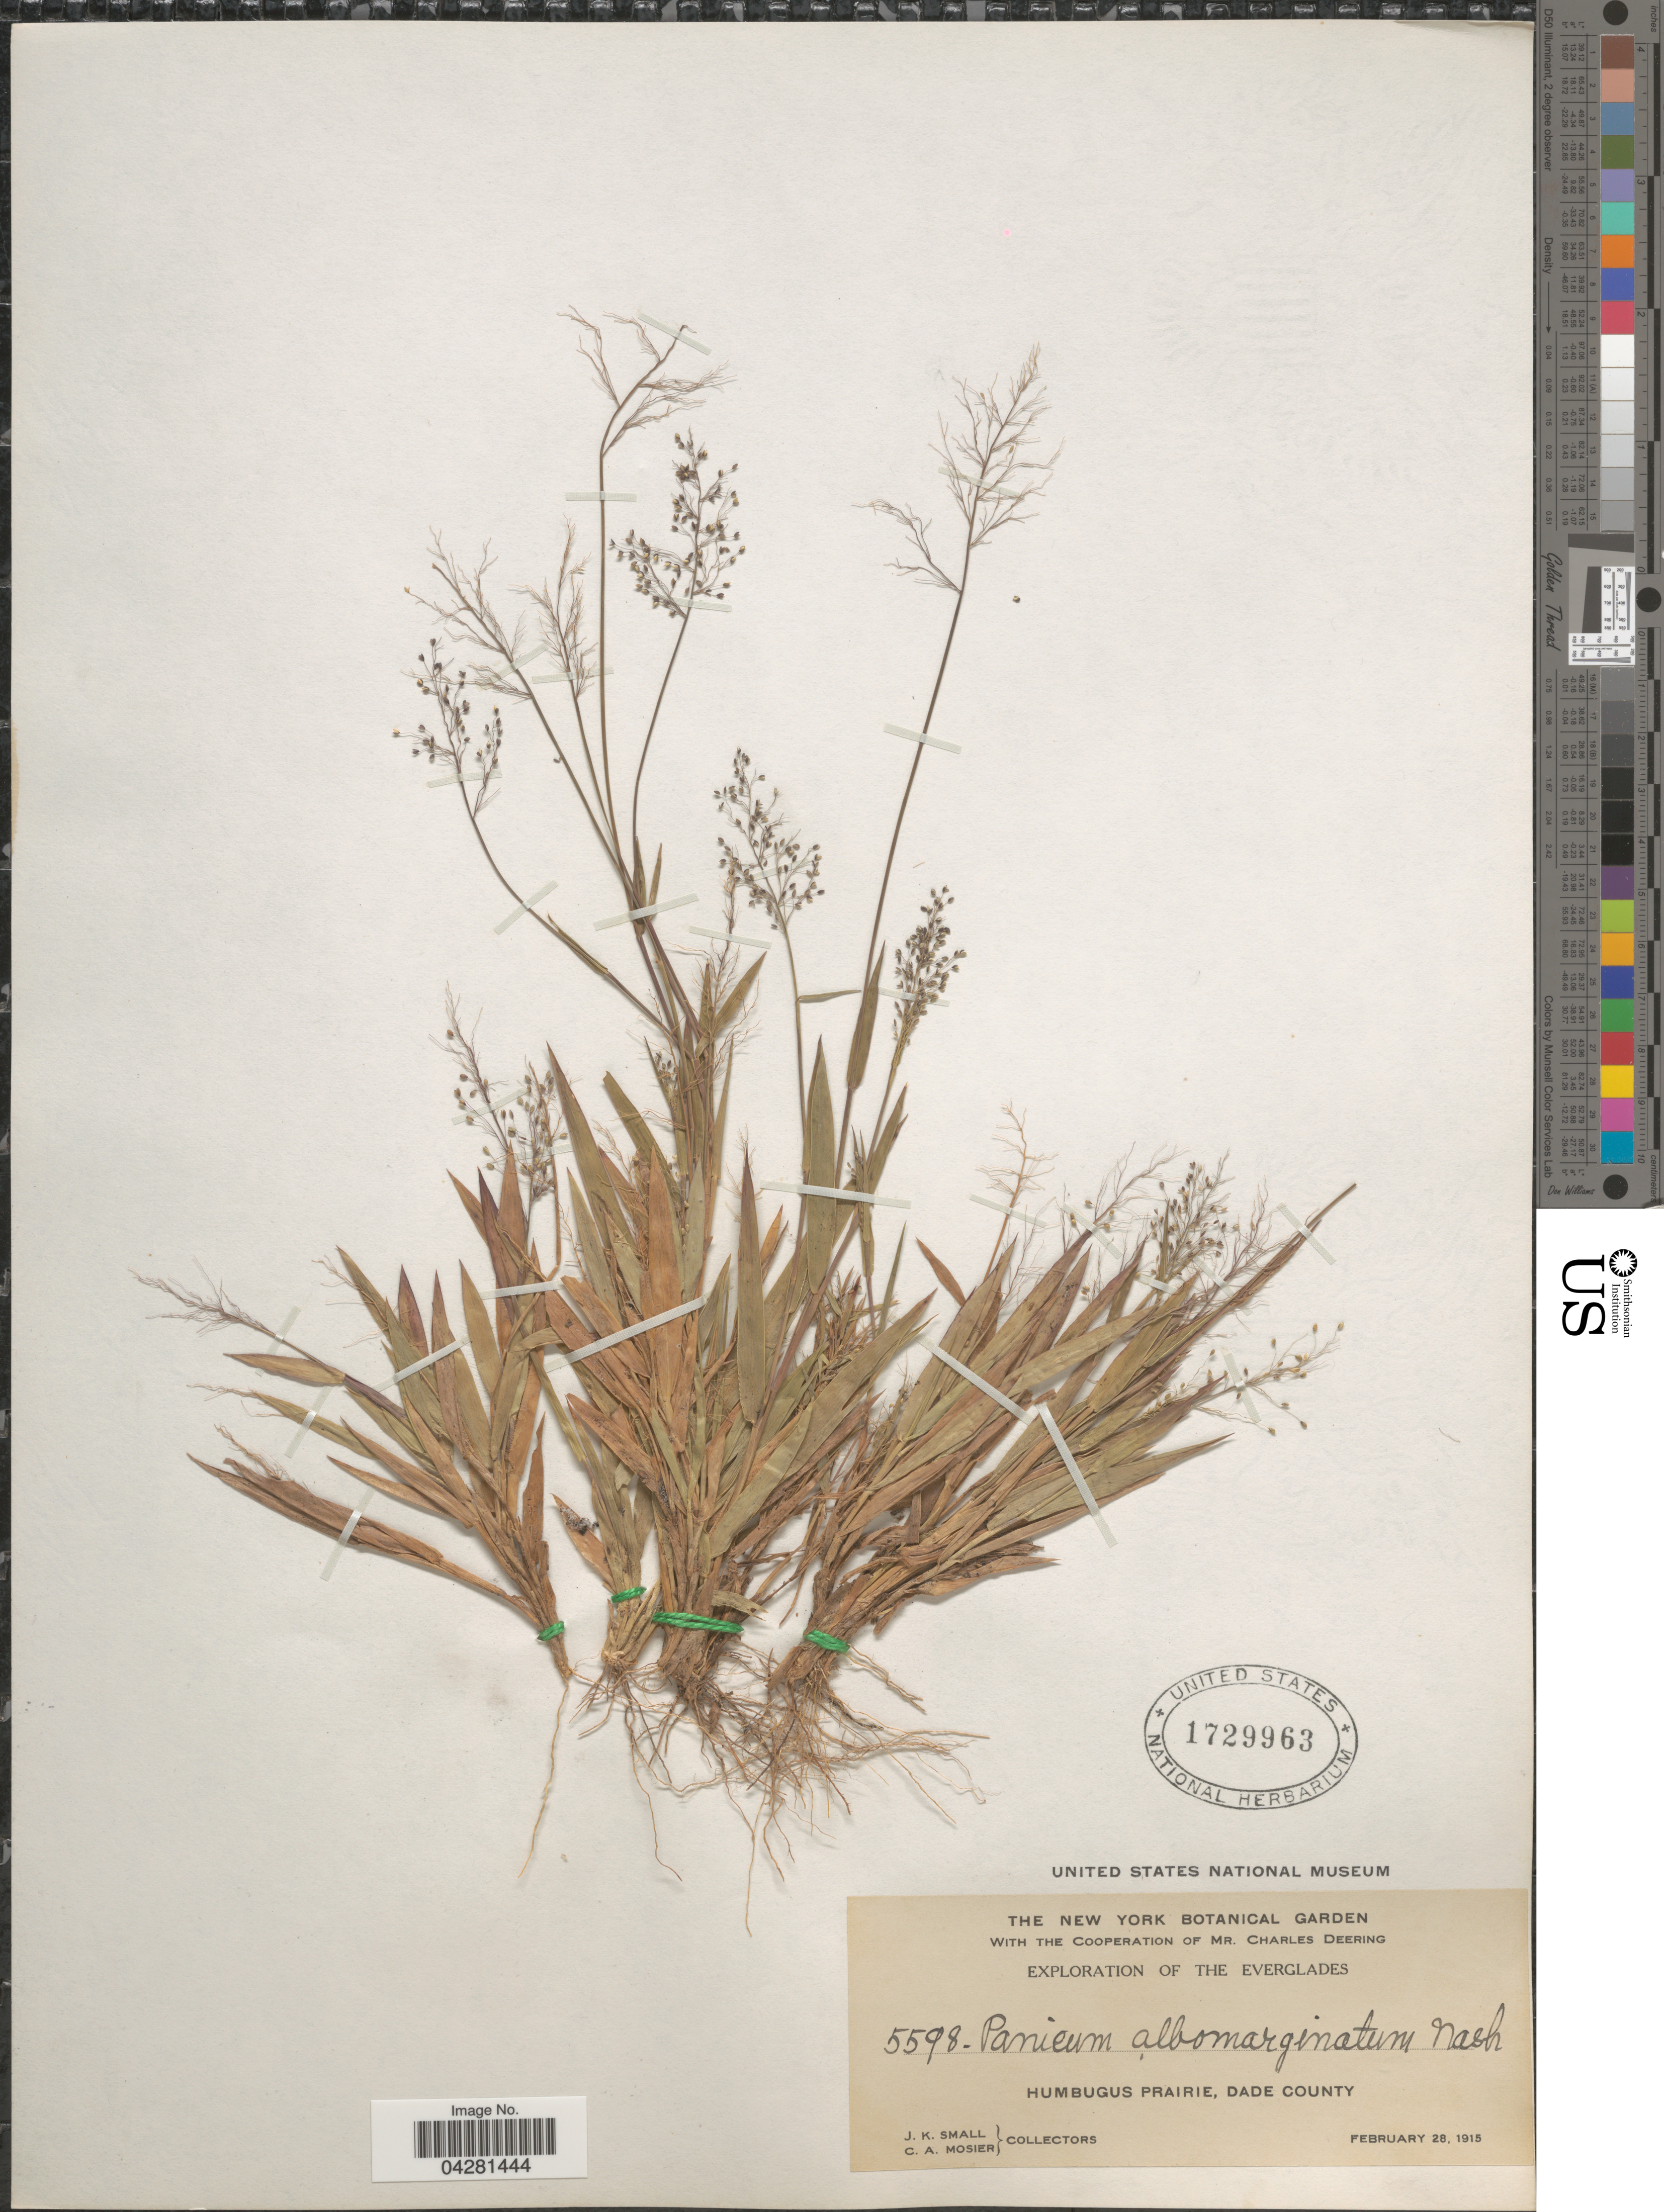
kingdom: Plantae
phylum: Tracheophyta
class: Liliopsida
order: Poales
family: Poaceae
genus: Dichanthelium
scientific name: Dichanthelium dichotomum var. unciphyllum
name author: (Trin.) Davidse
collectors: J. K. Small & C. A. Mosier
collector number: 5598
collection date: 1915-02-28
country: United States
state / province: Florida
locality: Exploration of the Everglades. Humbugus Prairie, Dade County.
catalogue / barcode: US 1729963